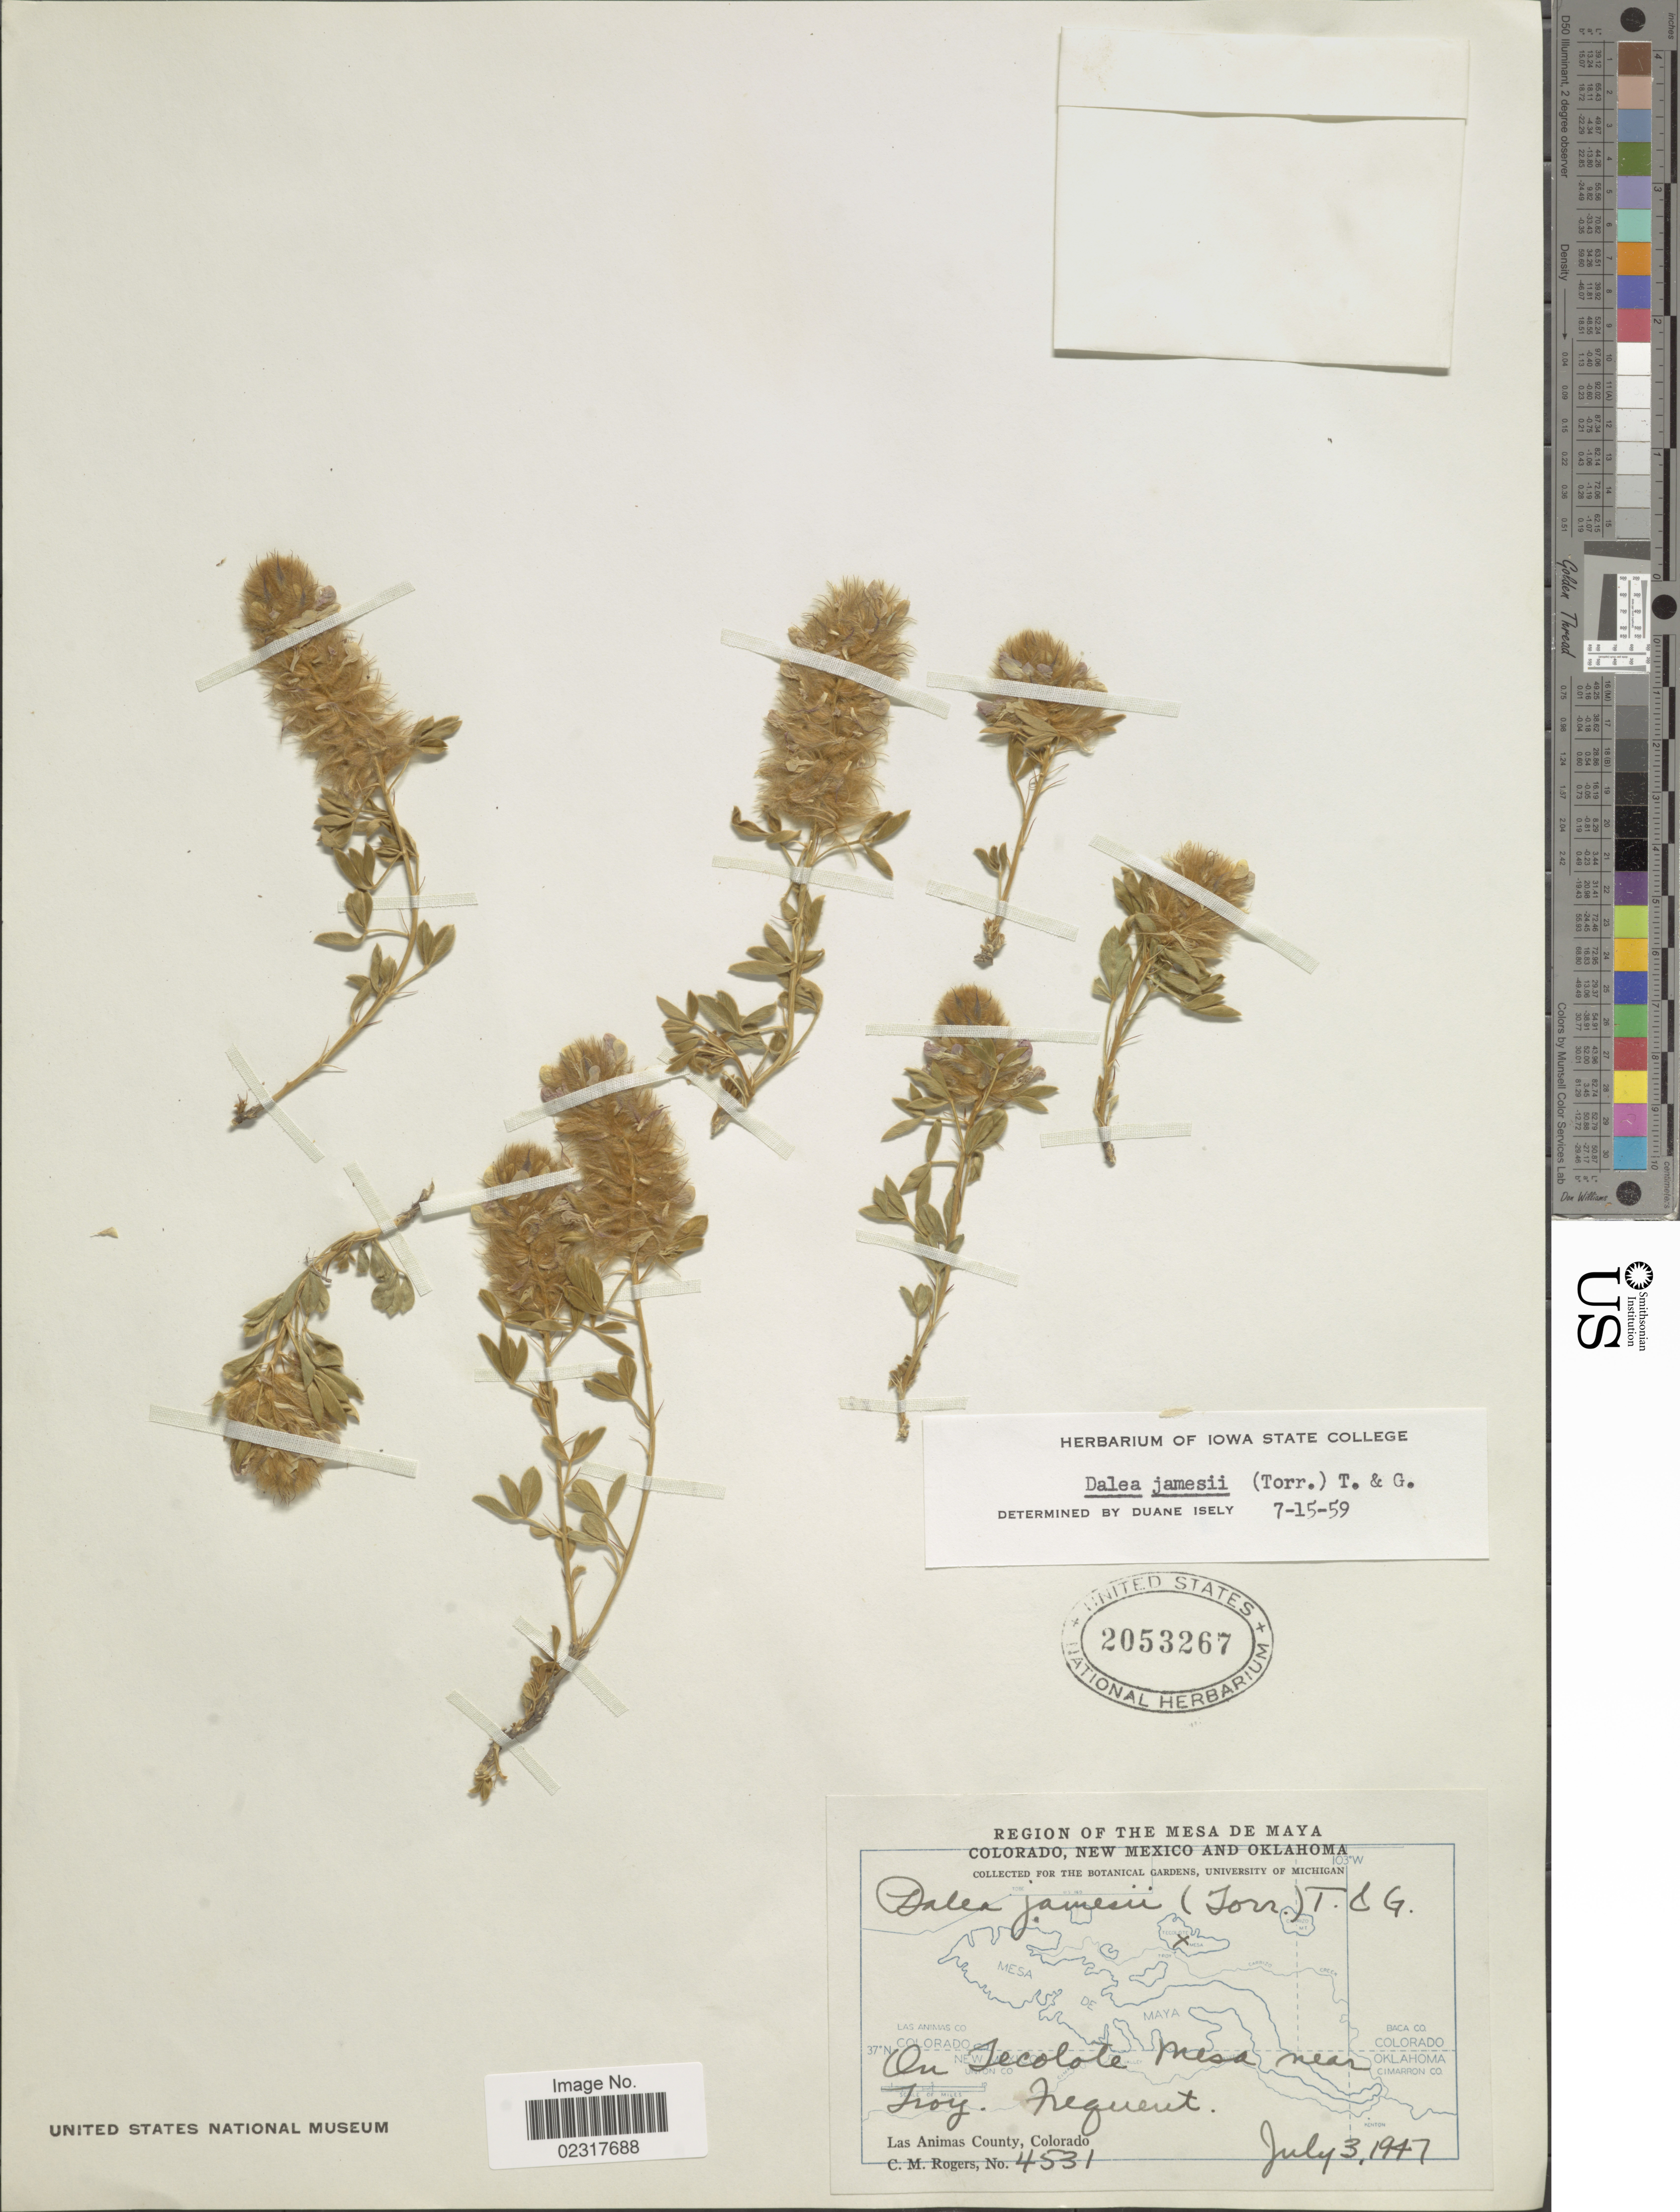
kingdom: Plantae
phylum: Tracheophyta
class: Magnoliopsida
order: Fabales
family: Fabaceae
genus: Dalea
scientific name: Dalea jamesii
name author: (Torr.) Torr. & A. Gray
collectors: C. M. Rogers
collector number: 4531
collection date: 1947-07-03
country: United States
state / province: Colorado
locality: Region of the Mesa de Maya, Tecolote Mesa near Troy, Las Animas County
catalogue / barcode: US 2053267